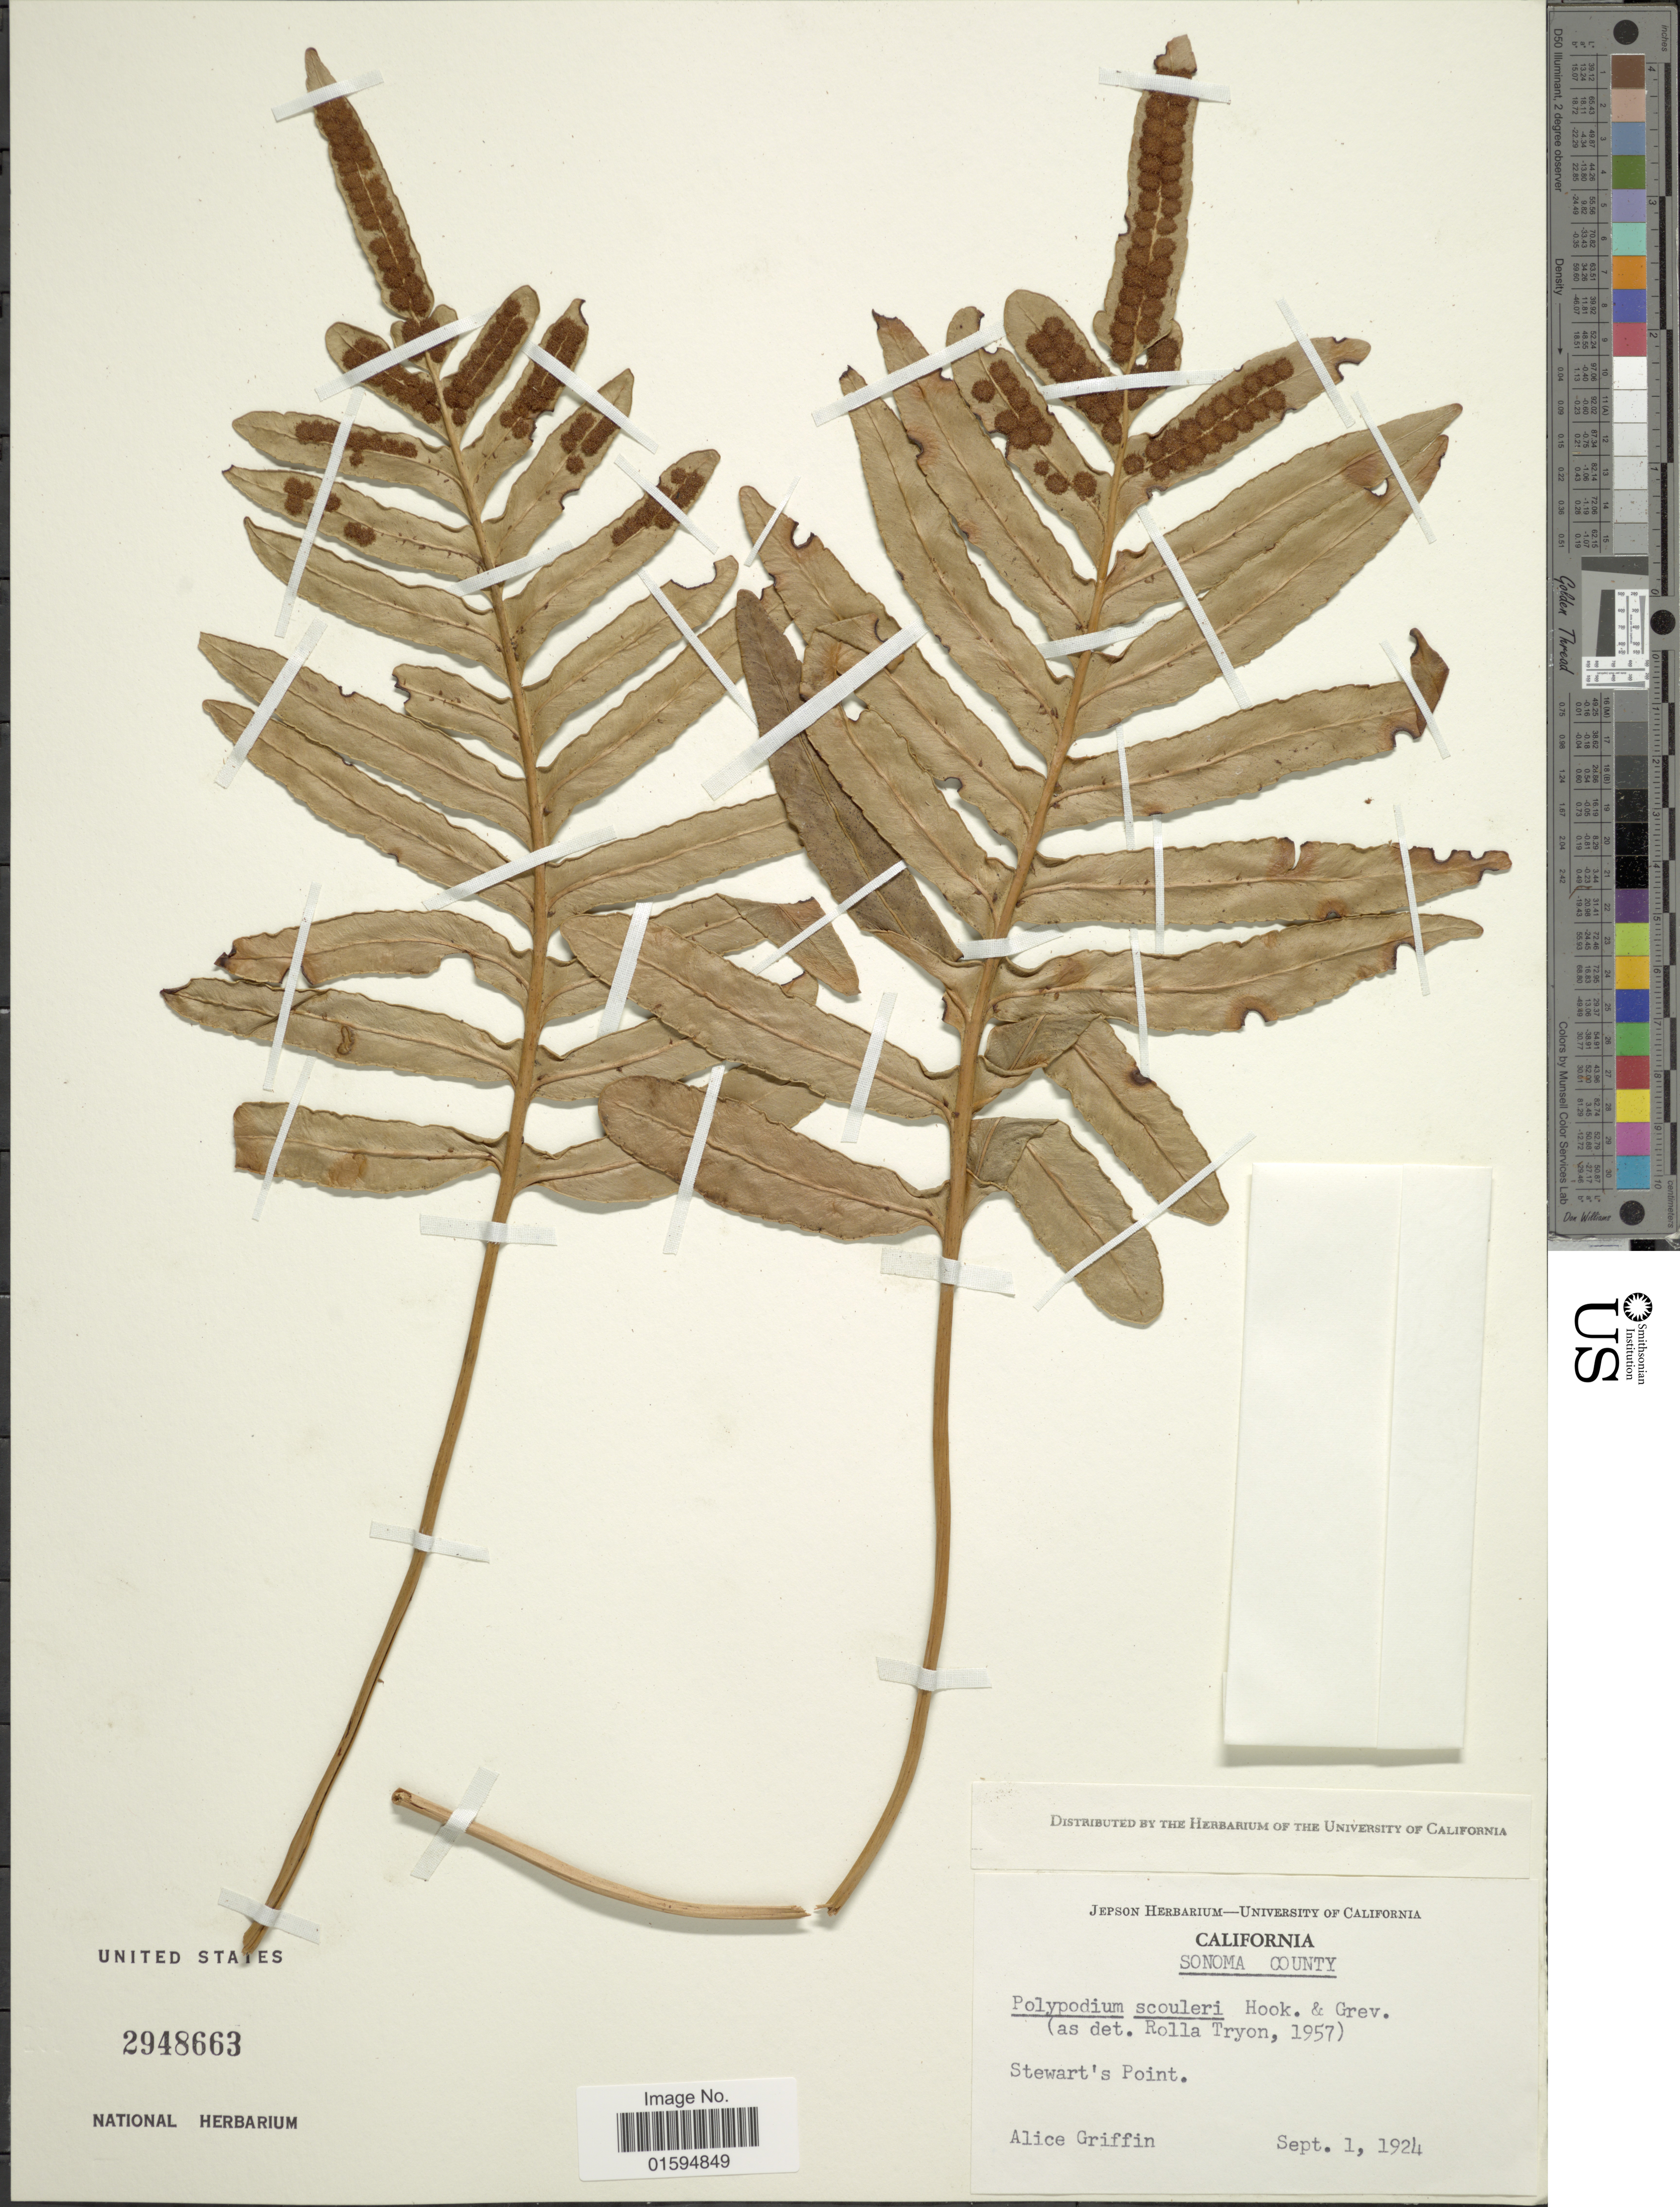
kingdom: Plantae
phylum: Tracheophyta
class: Polypodiopsida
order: Polypodiales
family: Polypodiaceae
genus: Polypodium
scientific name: Polypodium scouleri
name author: Hook. & Grev.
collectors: A. Griffin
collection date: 1924-09-01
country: United States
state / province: California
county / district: Sonoma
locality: Sonoma County, Stewart's Point.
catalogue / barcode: US 2948663